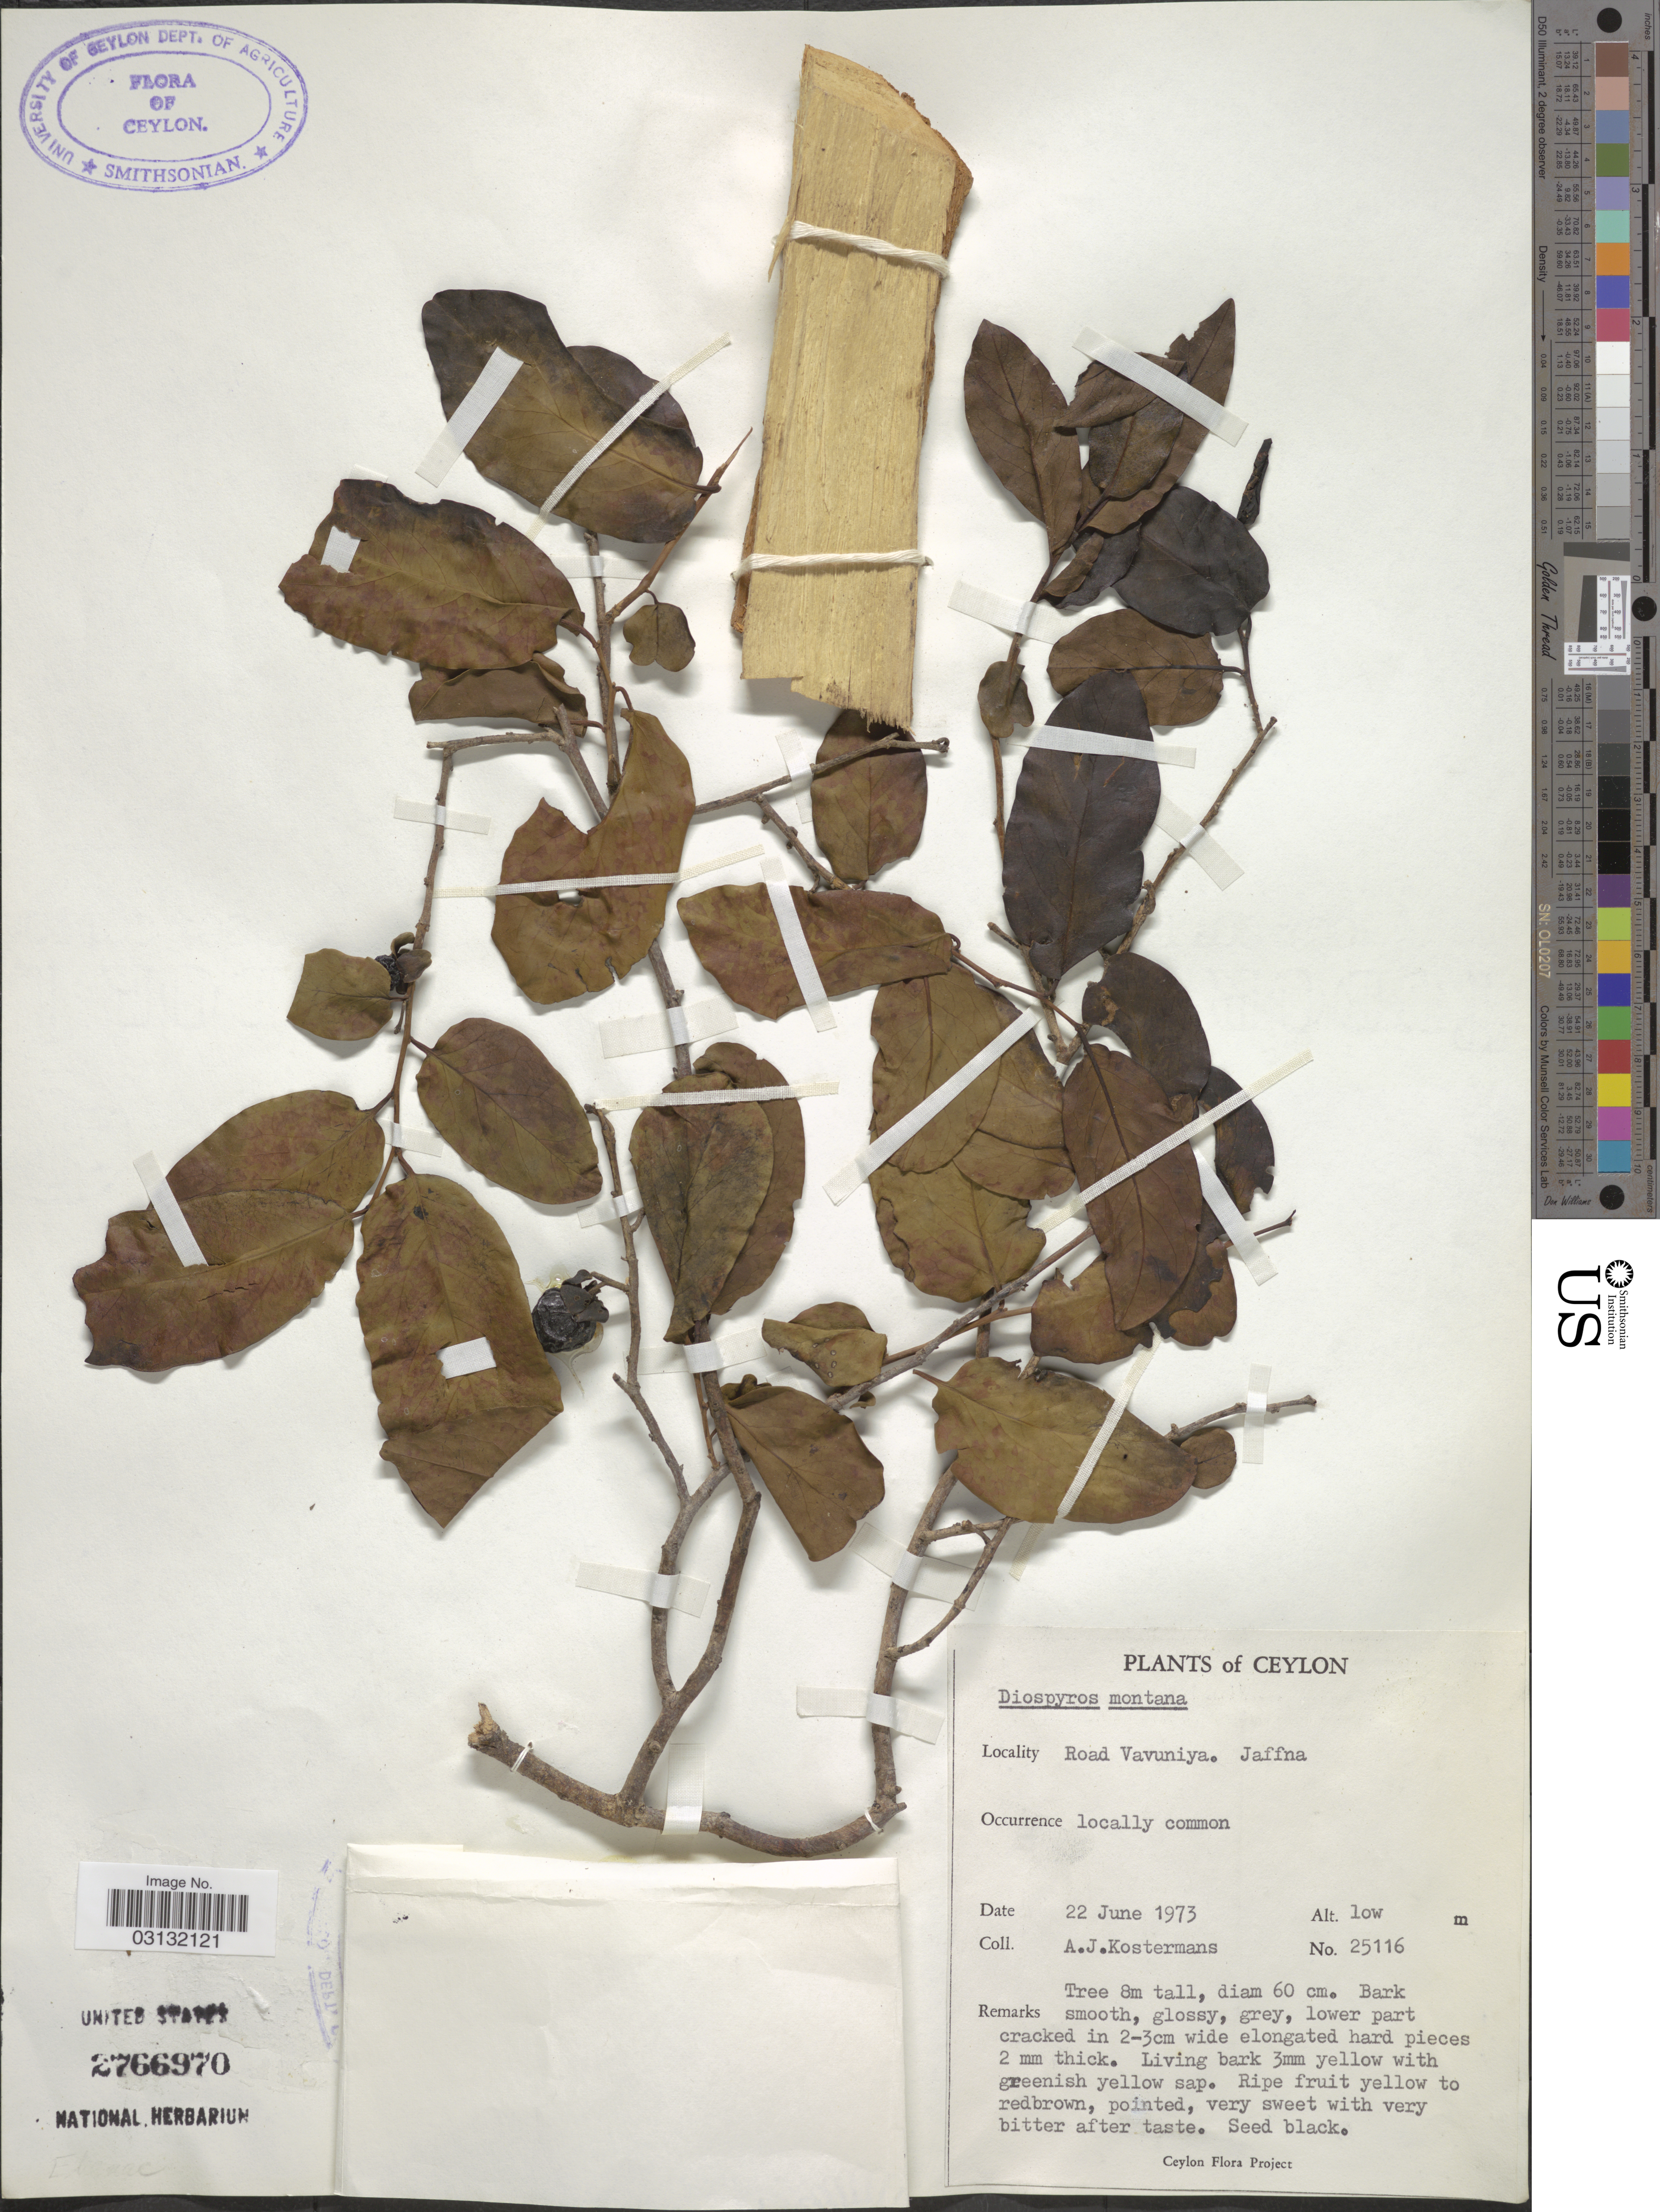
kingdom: Plantae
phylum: Tracheophyta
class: Magnoliopsida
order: Ericales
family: Ebenaceae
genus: Diospyros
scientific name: Diospyros montana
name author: Roxb.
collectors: A. J. G. Kostermans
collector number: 25116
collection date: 1973-06-22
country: Sri Lanka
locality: Ceylon, Road Vavuniya, Jaffna.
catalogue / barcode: US 2766970